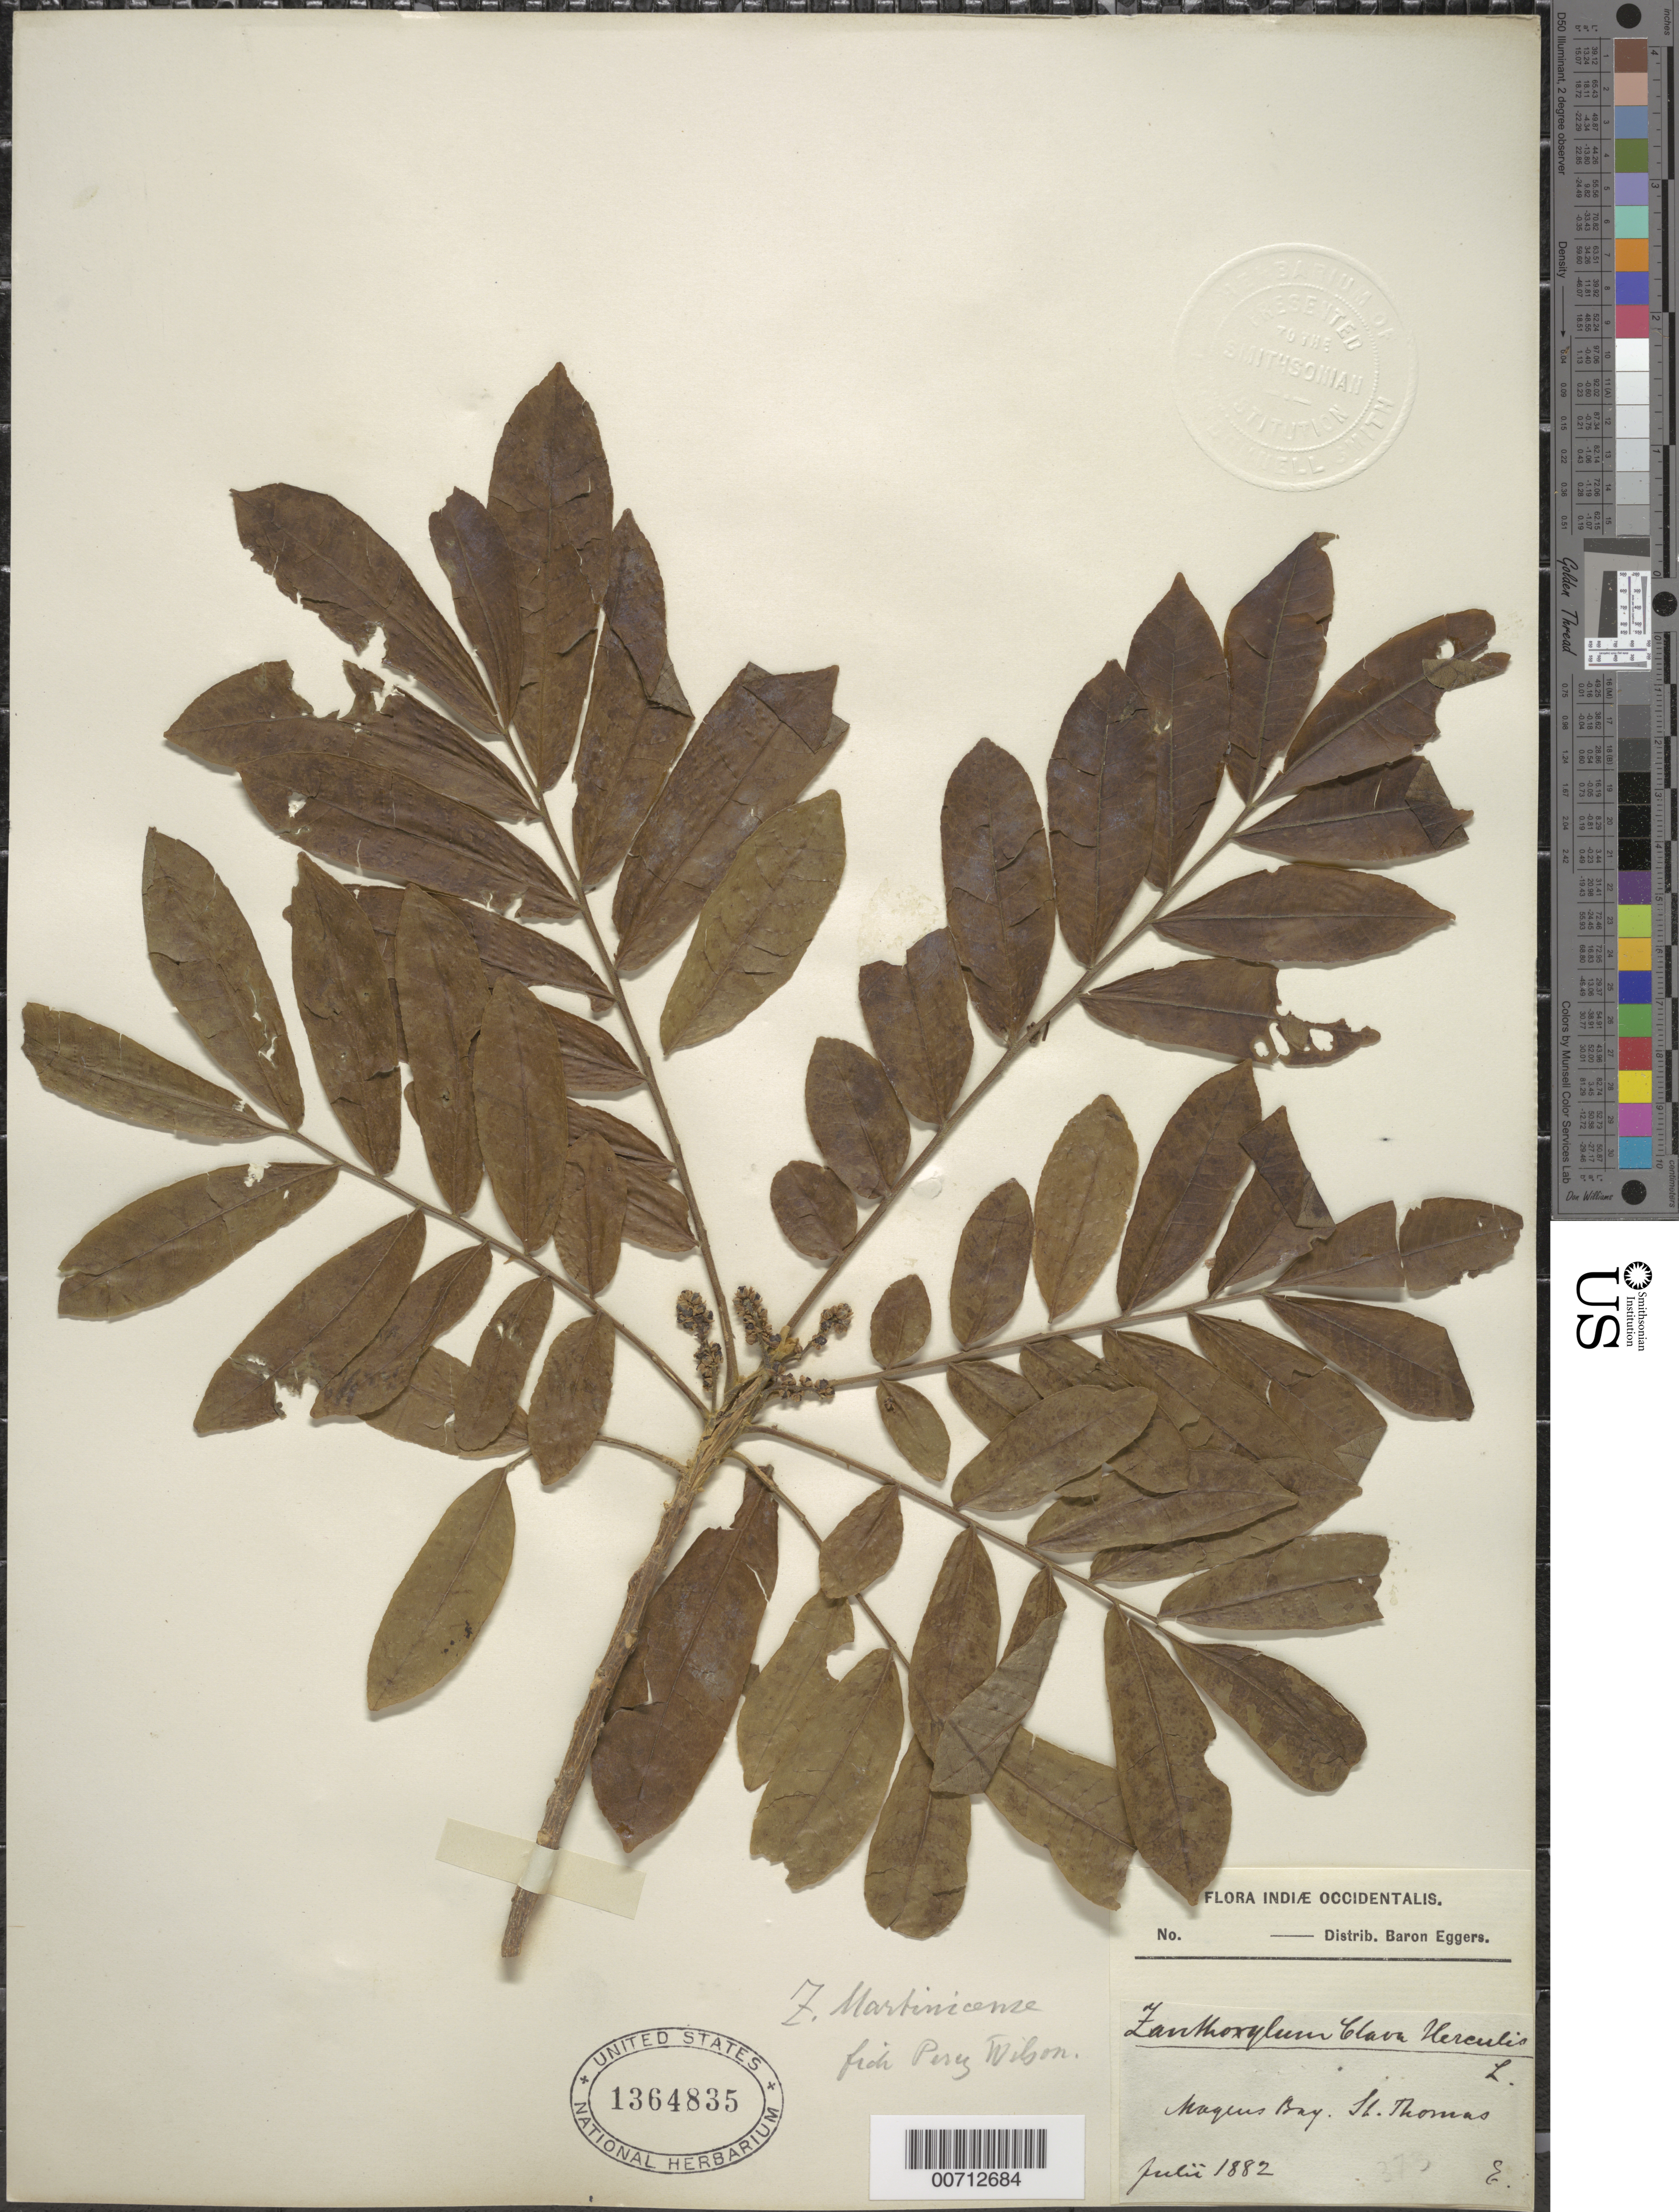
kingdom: Plantae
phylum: Tracheophyta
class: Magnoliopsida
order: Sapindales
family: Rutaceae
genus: Zanthoxylum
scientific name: Zanthoxylum martinicense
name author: (Lam.) DC.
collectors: H. F. A. von Eggers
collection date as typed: Jul 1882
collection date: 1882-07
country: U.S. Virgin Islands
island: St. Thomas Island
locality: Maquis Bay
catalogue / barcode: US 1364835